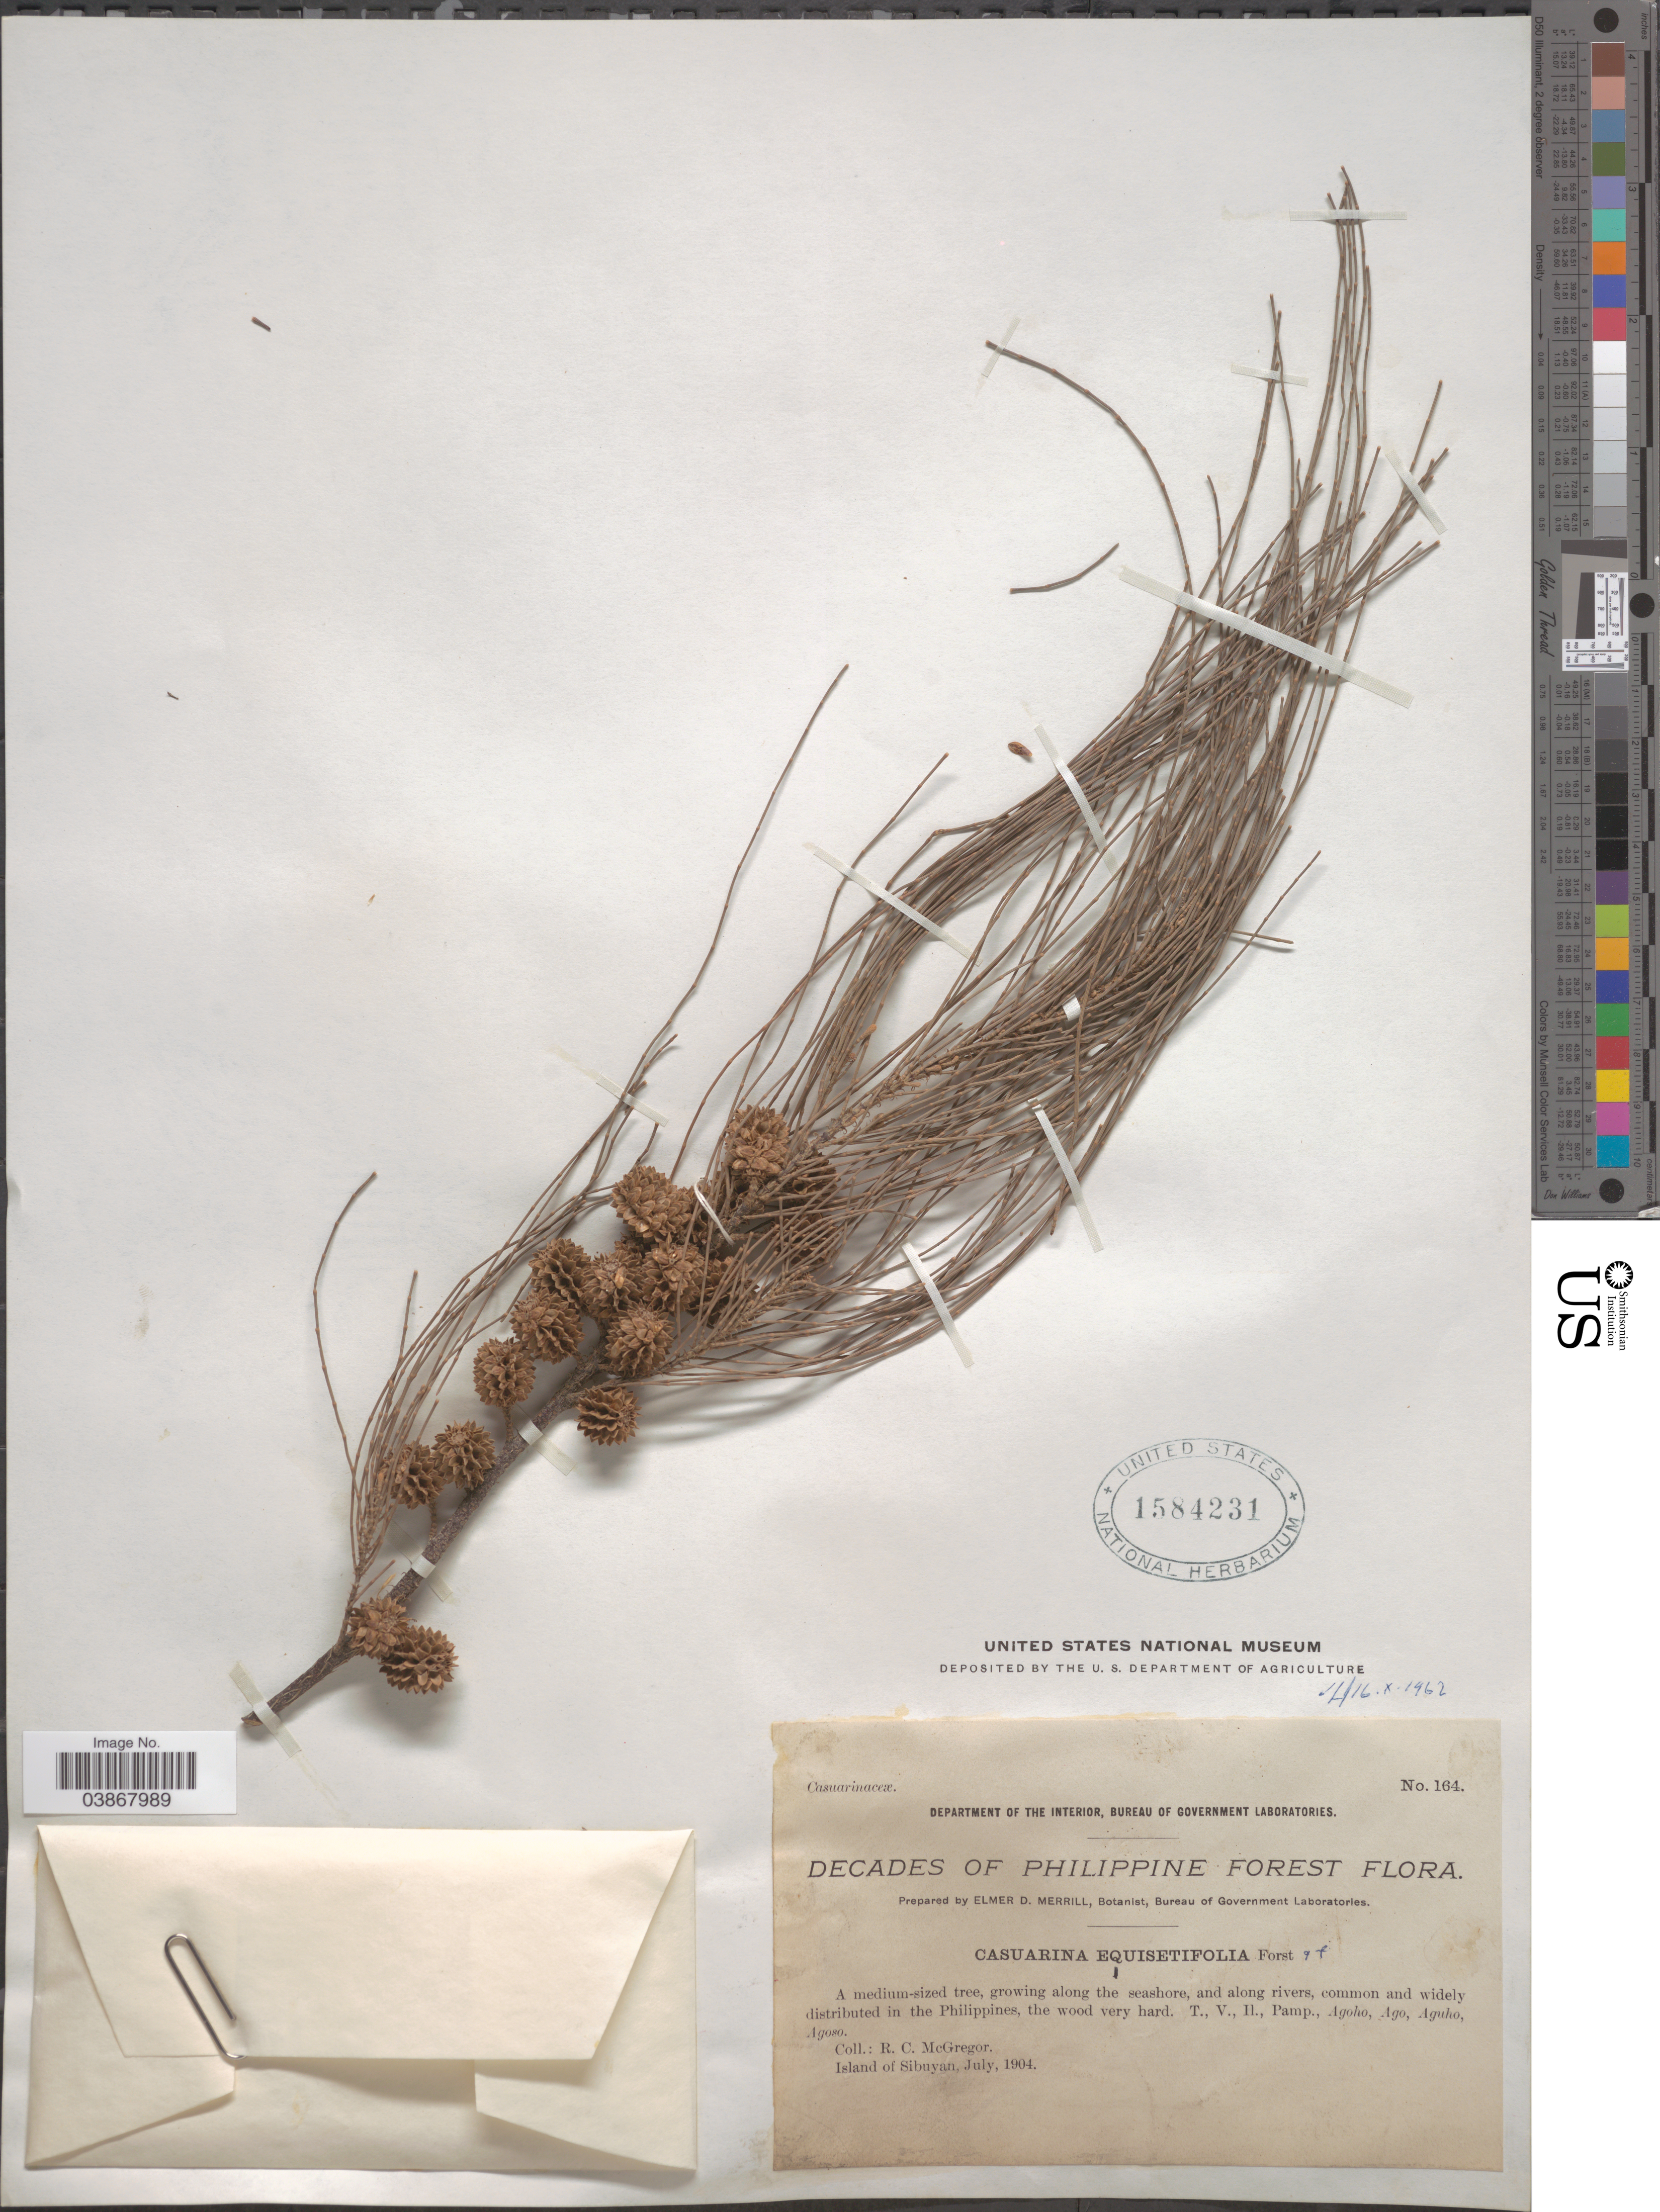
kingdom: Plantae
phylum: Tracheophyta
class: Magnoliopsida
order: Fagales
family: Casuarinaceae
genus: Casuarina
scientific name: Casuarina equisetifolia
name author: L.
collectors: R. C. McGregor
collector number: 164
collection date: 1904-07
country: Philippines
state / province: Western Visayas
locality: Island of Sibuyan.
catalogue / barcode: US 1584231